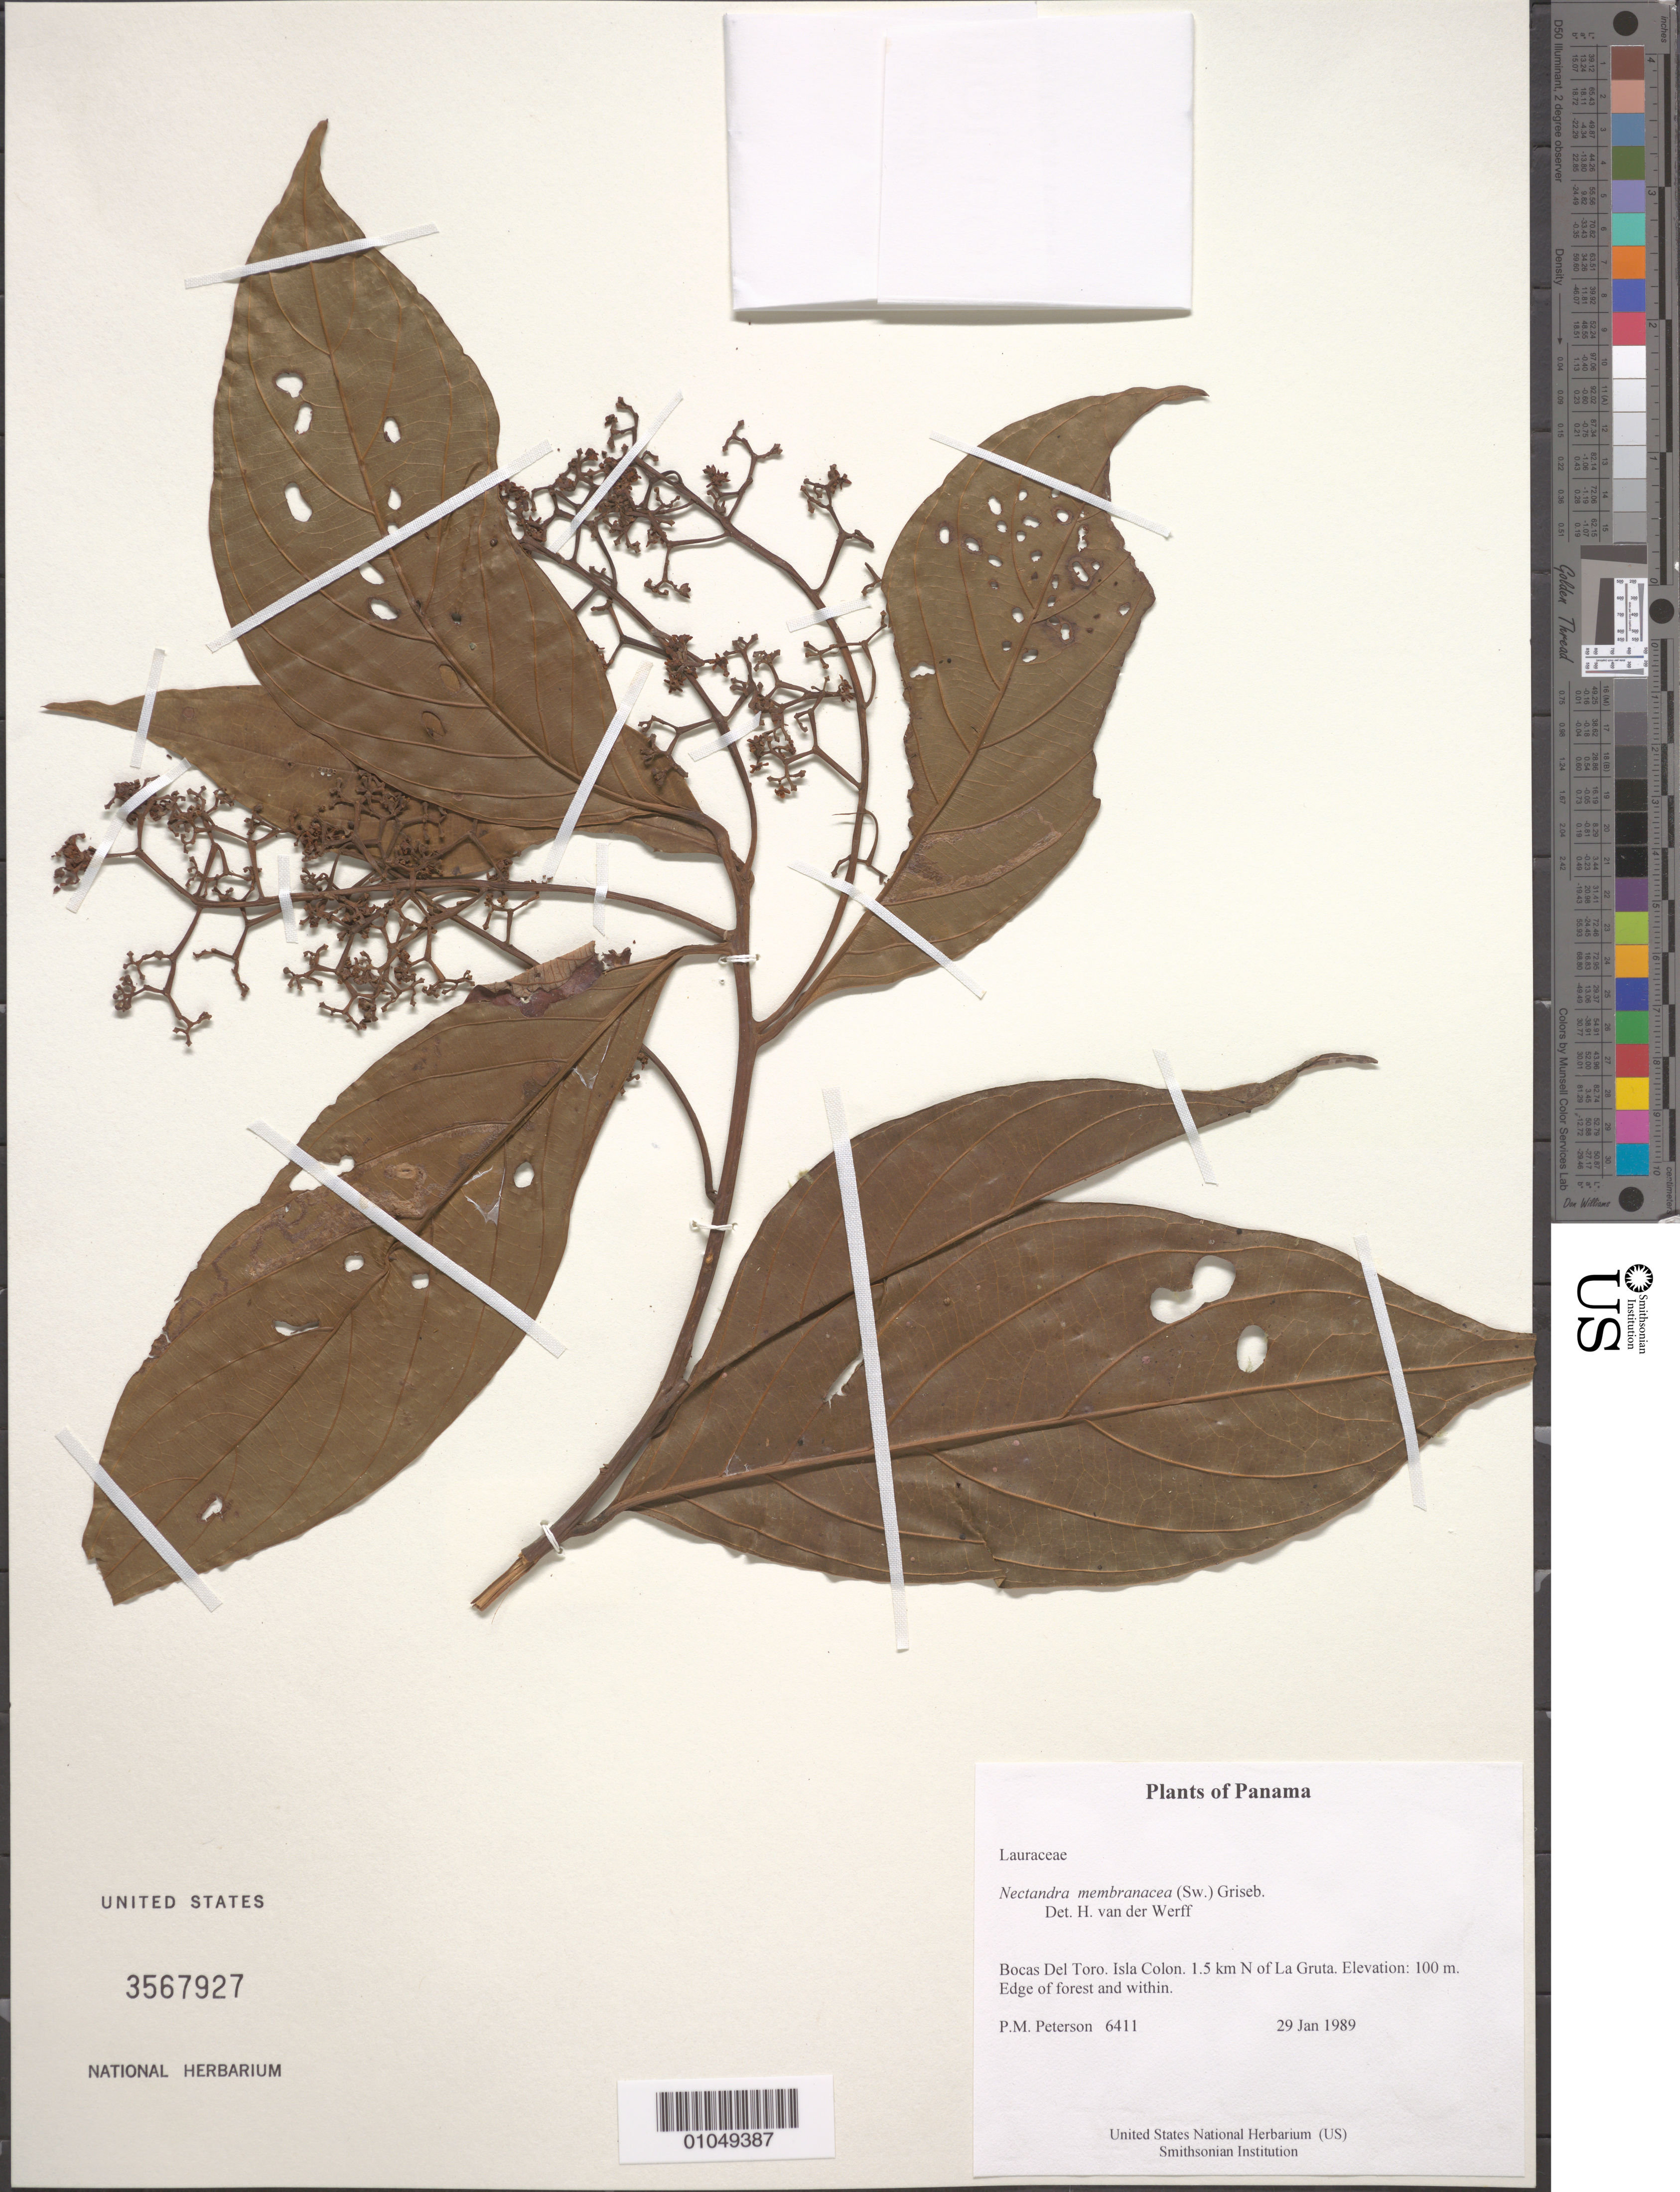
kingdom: Plantae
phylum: Tracheophyta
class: Magnoliopsida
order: Laurales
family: Lauraceae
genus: Nectandra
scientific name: Nectandra membranacea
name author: (Sw.) Griseb.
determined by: van der Werff, H., (MO), Missouri Botanical Garden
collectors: P. M. Peterson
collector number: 06411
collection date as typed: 29 Jan 1989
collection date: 1989-01-29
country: Panama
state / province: Bocas del Toro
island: Colón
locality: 1.5 km N of La Gruta.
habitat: Edge of forest and within.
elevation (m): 100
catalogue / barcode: US 3567927